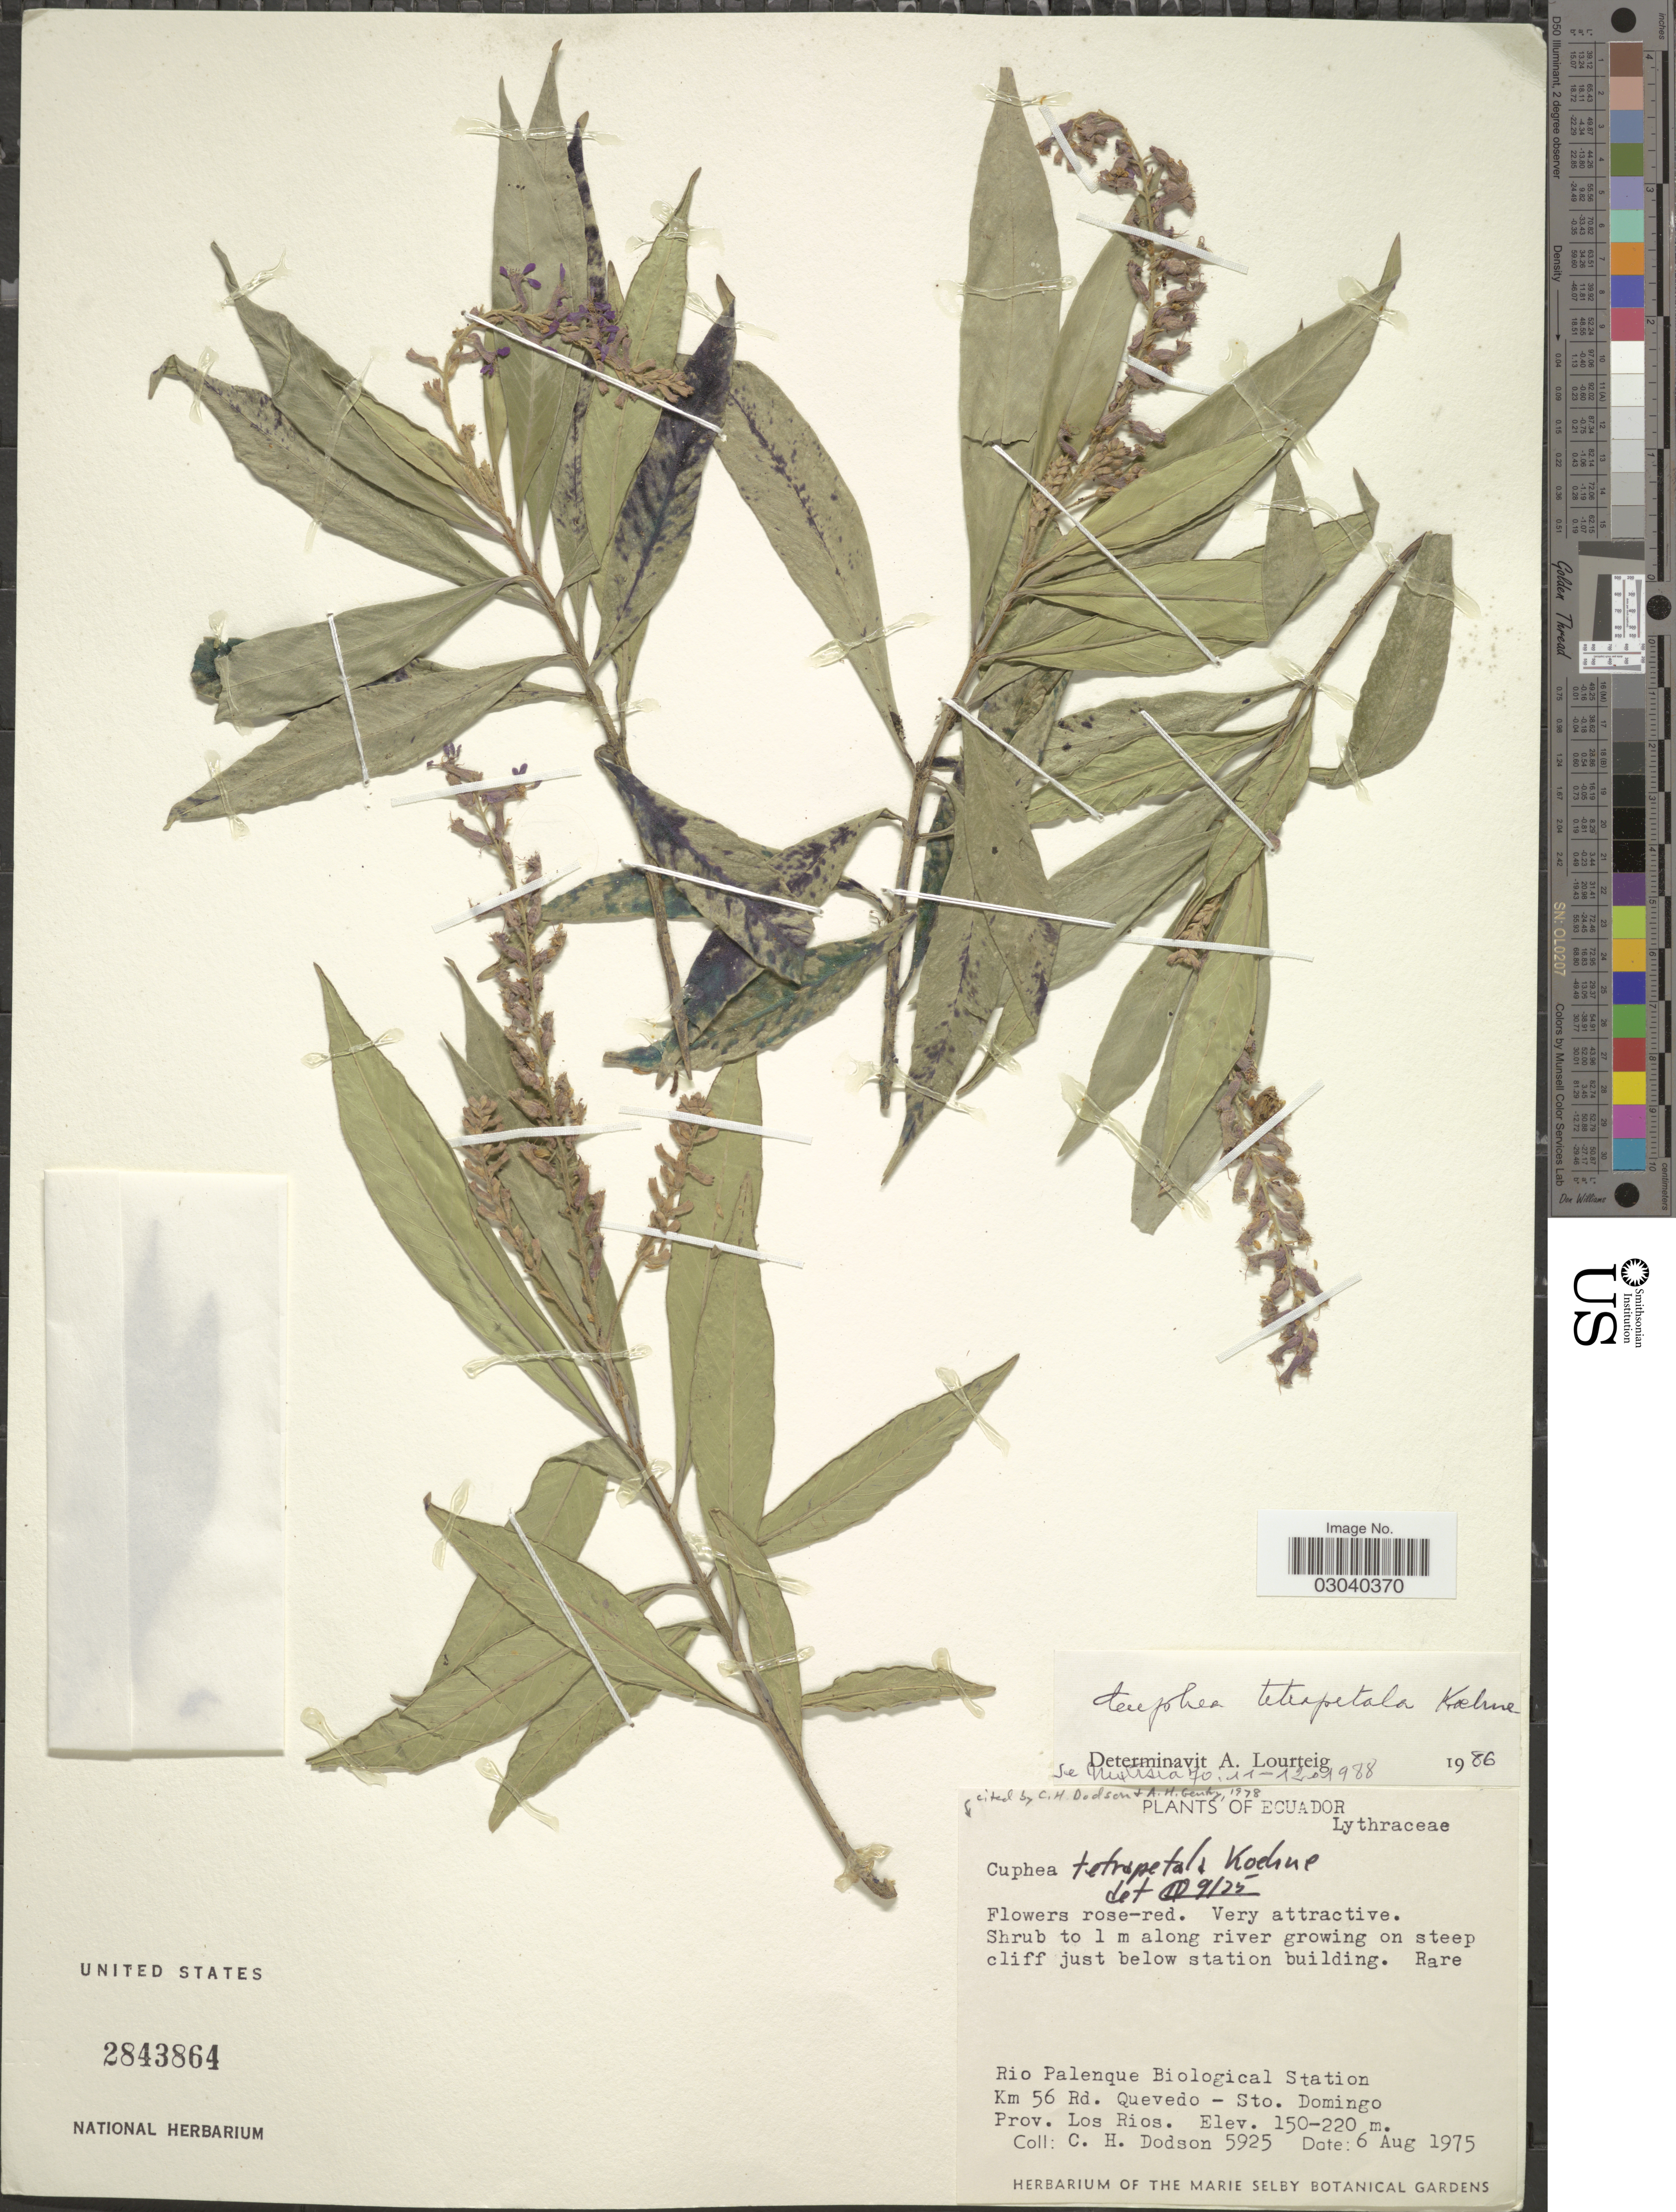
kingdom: Plantae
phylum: Tracheophyta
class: Magnoliopsida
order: Myrtales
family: Lythraceae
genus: Cuphea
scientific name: Cuphea tetrapetala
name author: Koehne in Mart.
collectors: C. H. Dodson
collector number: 5925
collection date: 1975-08-06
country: Ecuador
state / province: Los Ríos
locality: Just below station building. Rio Palenque Biological Station Km 56 Rd. Quevedo - Sto. Domingo.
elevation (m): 150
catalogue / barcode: US 2843864